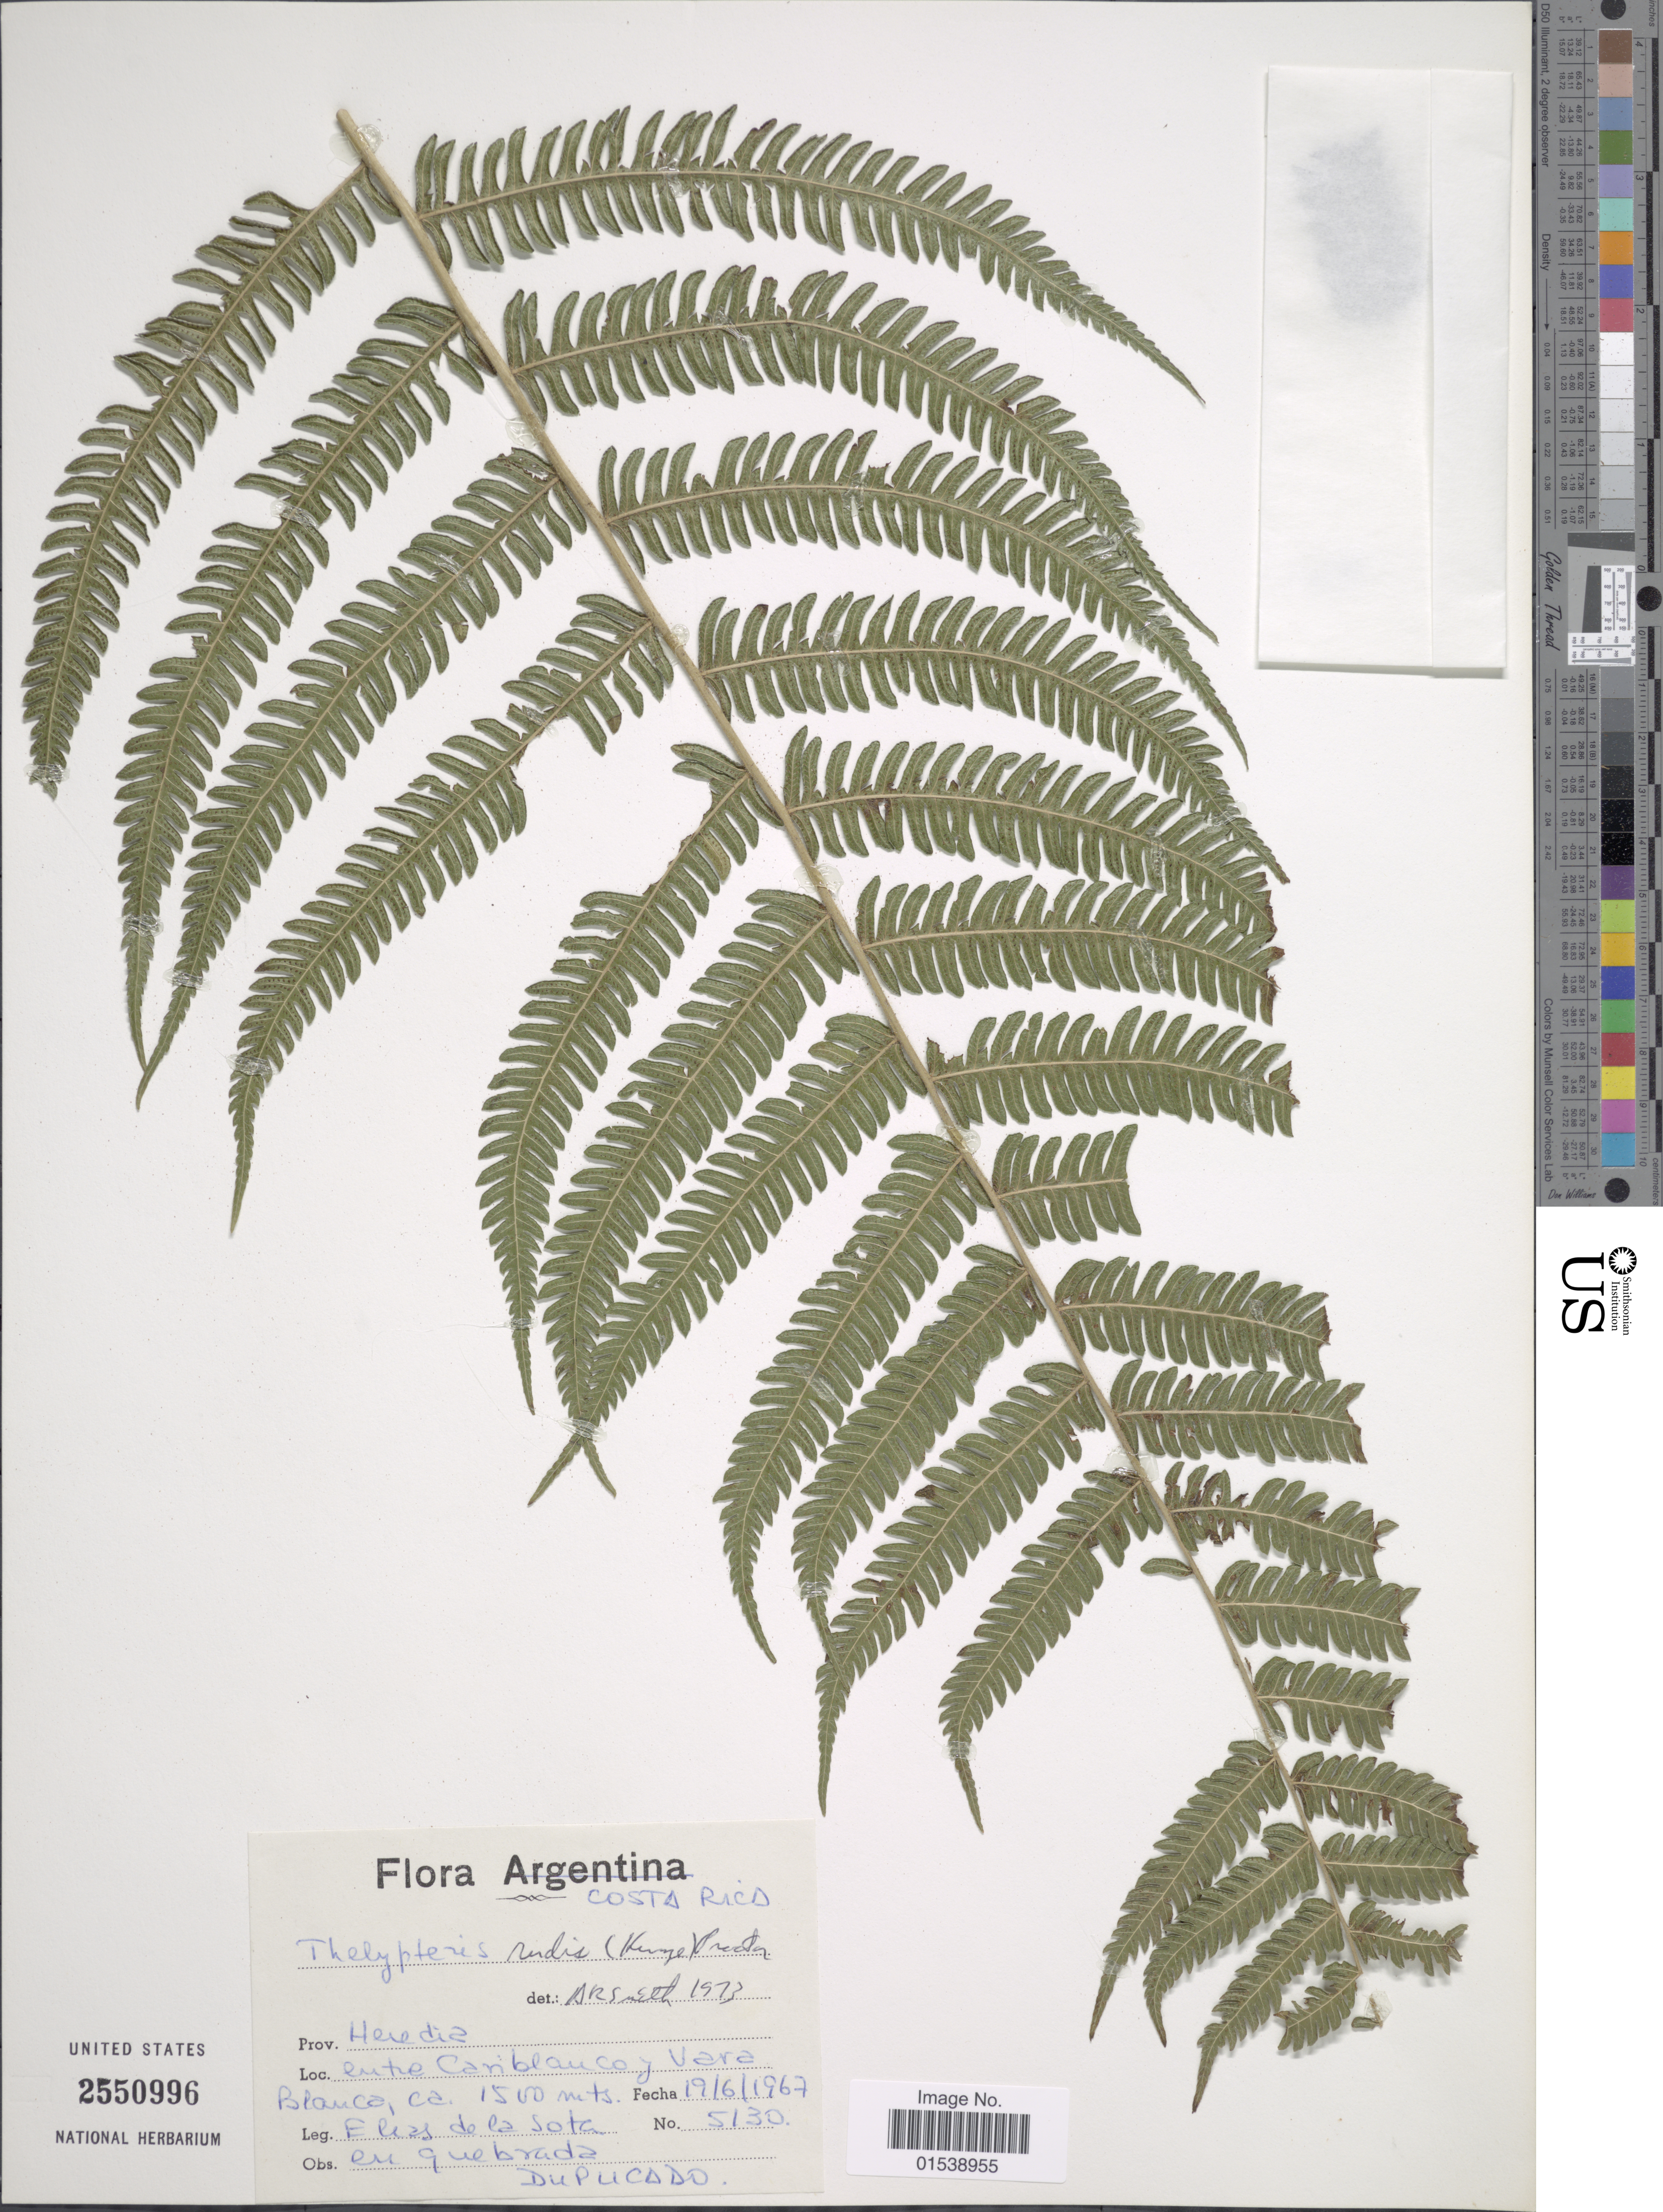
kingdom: Plantae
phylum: Tracheophyta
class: Polypodiopsida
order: Polypodiales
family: Thelypteridaceae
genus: Amauropelta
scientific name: Amauropelta rudis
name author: (Kunze) Pic. Serm.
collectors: E. R. de la Sota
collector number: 5130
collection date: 1967-06-19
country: Costa Rica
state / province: Heredia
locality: Prov. Heredia, entre Cariblanco y Vara Blanca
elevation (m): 1500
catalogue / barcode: US 2550996